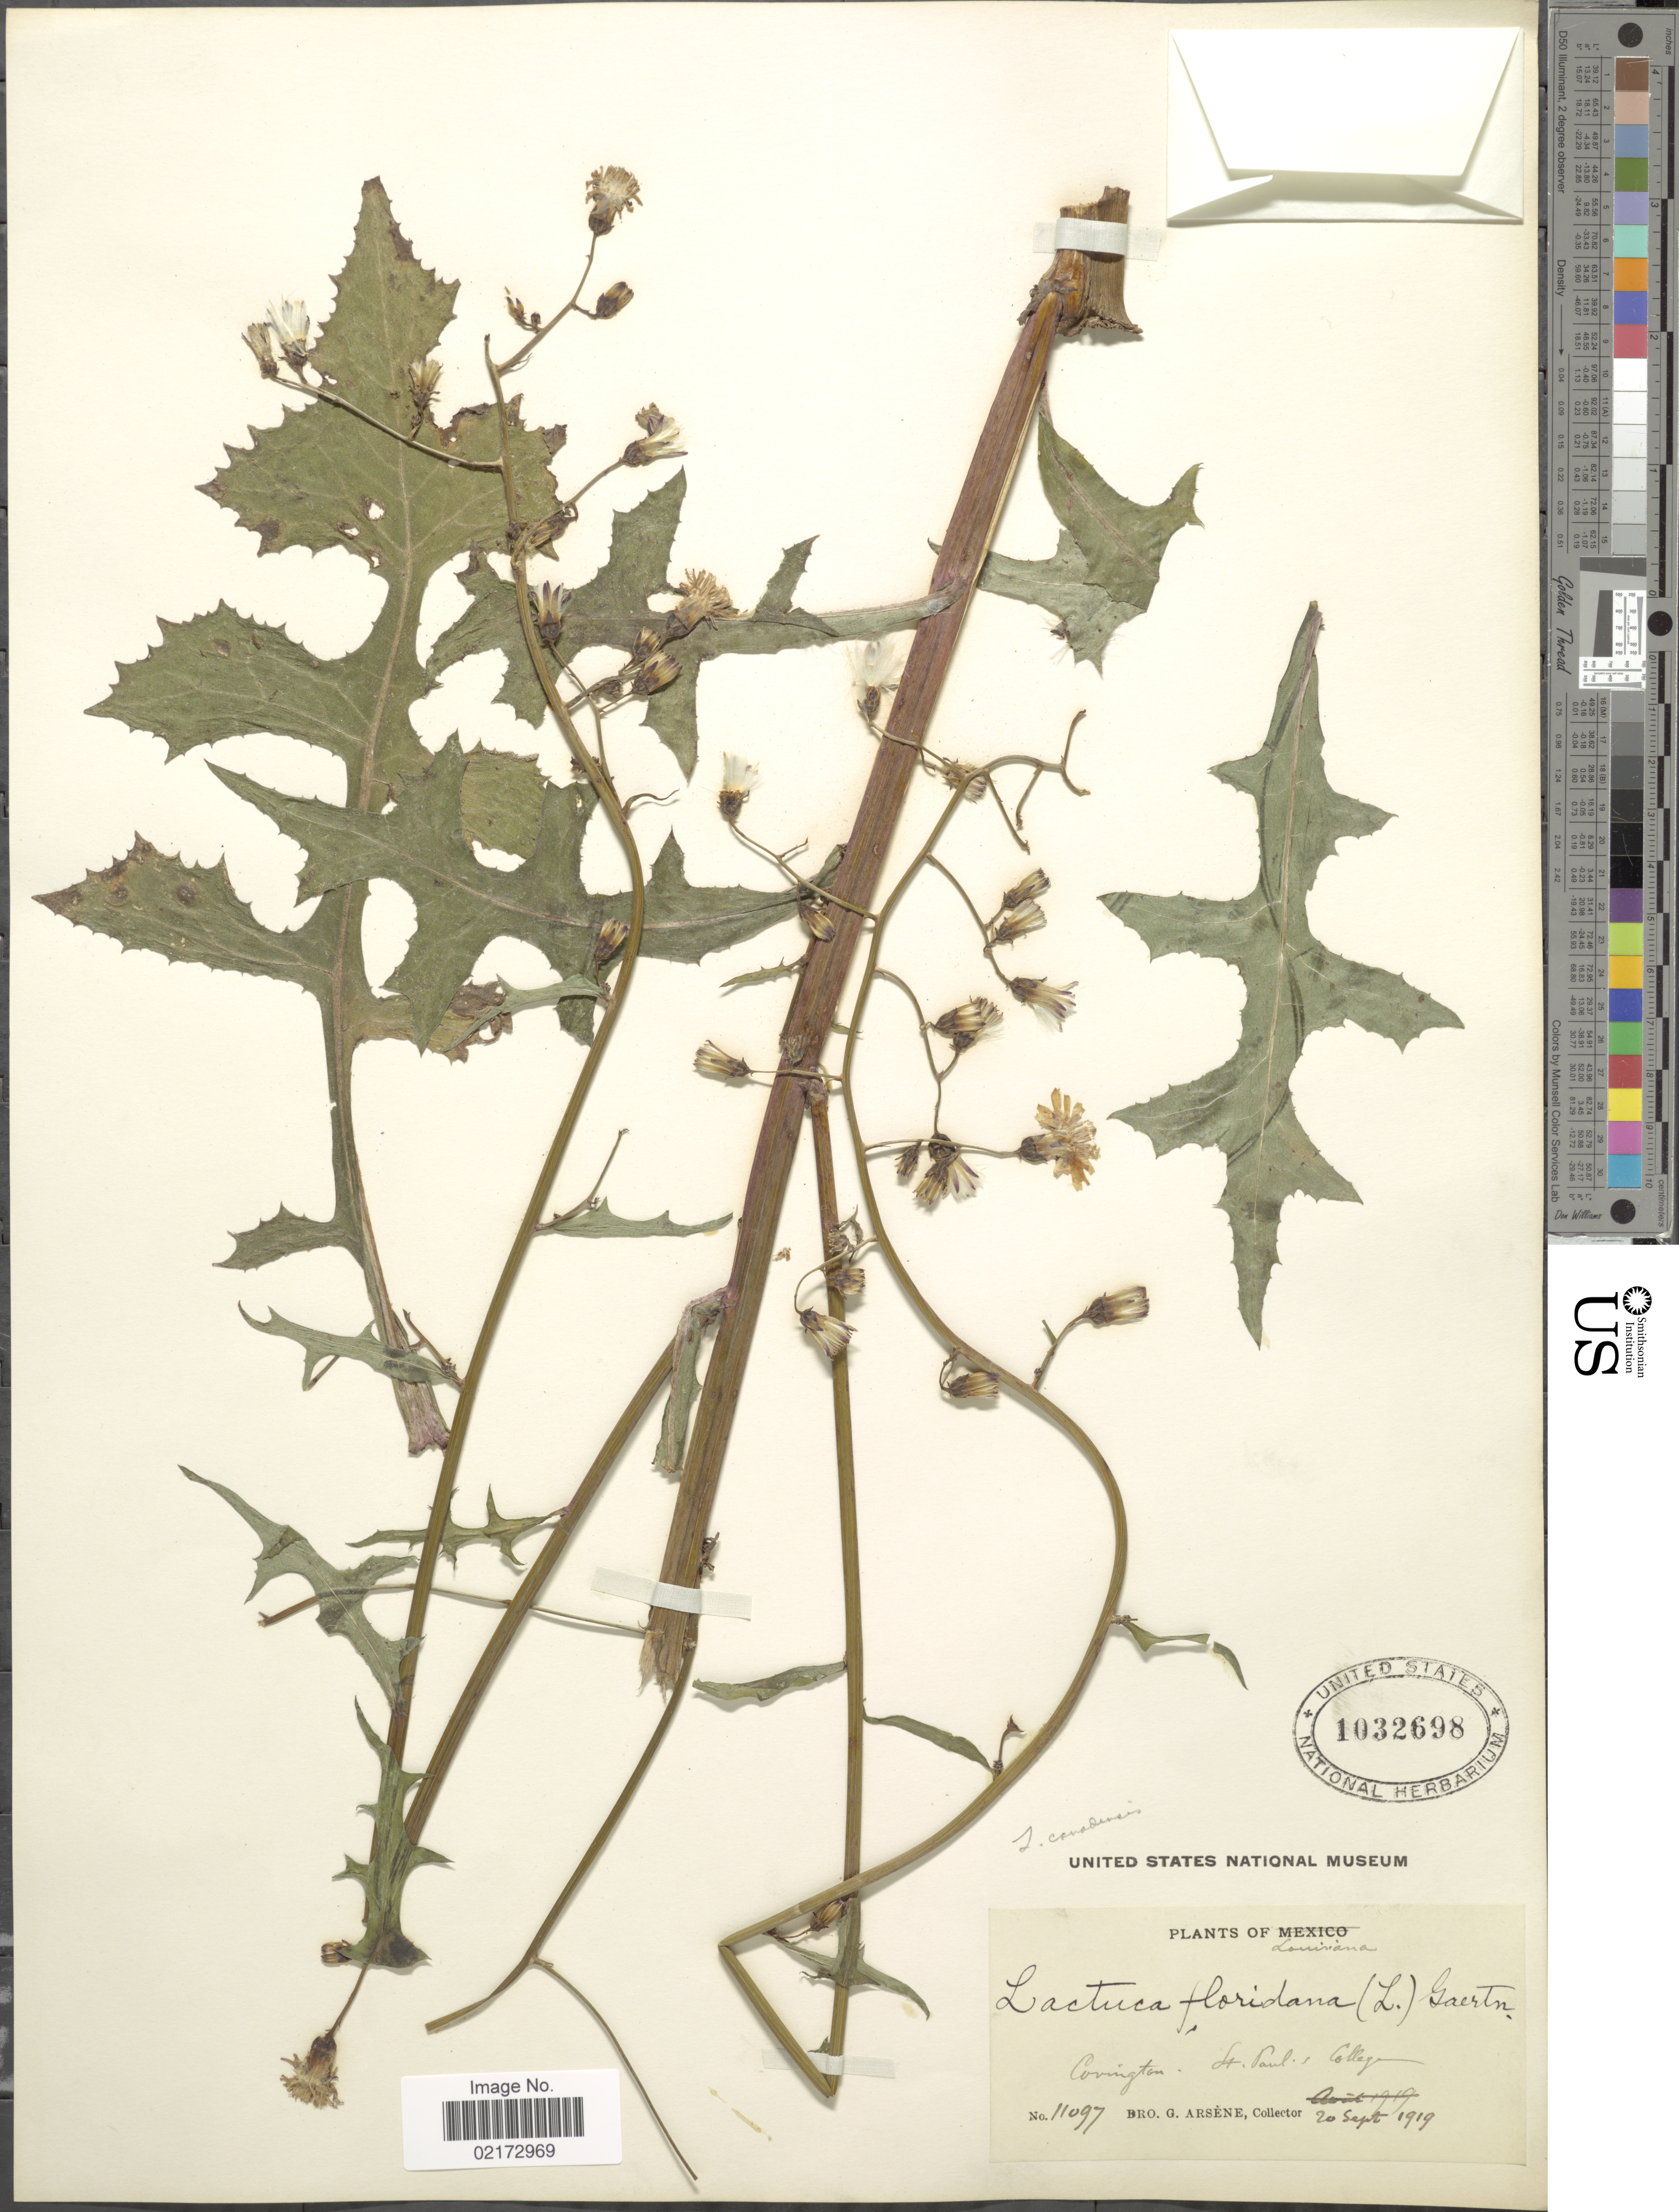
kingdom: Plantae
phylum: Tracheophyta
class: Magnoliopsida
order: Asterales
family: Asteraceae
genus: Lactuca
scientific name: Lactuca canadensis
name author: L.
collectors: Bro. G. Arsène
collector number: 11097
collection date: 1919-09-20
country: United States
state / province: Louisiana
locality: Covington, St. Paul's College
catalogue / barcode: US 1032698